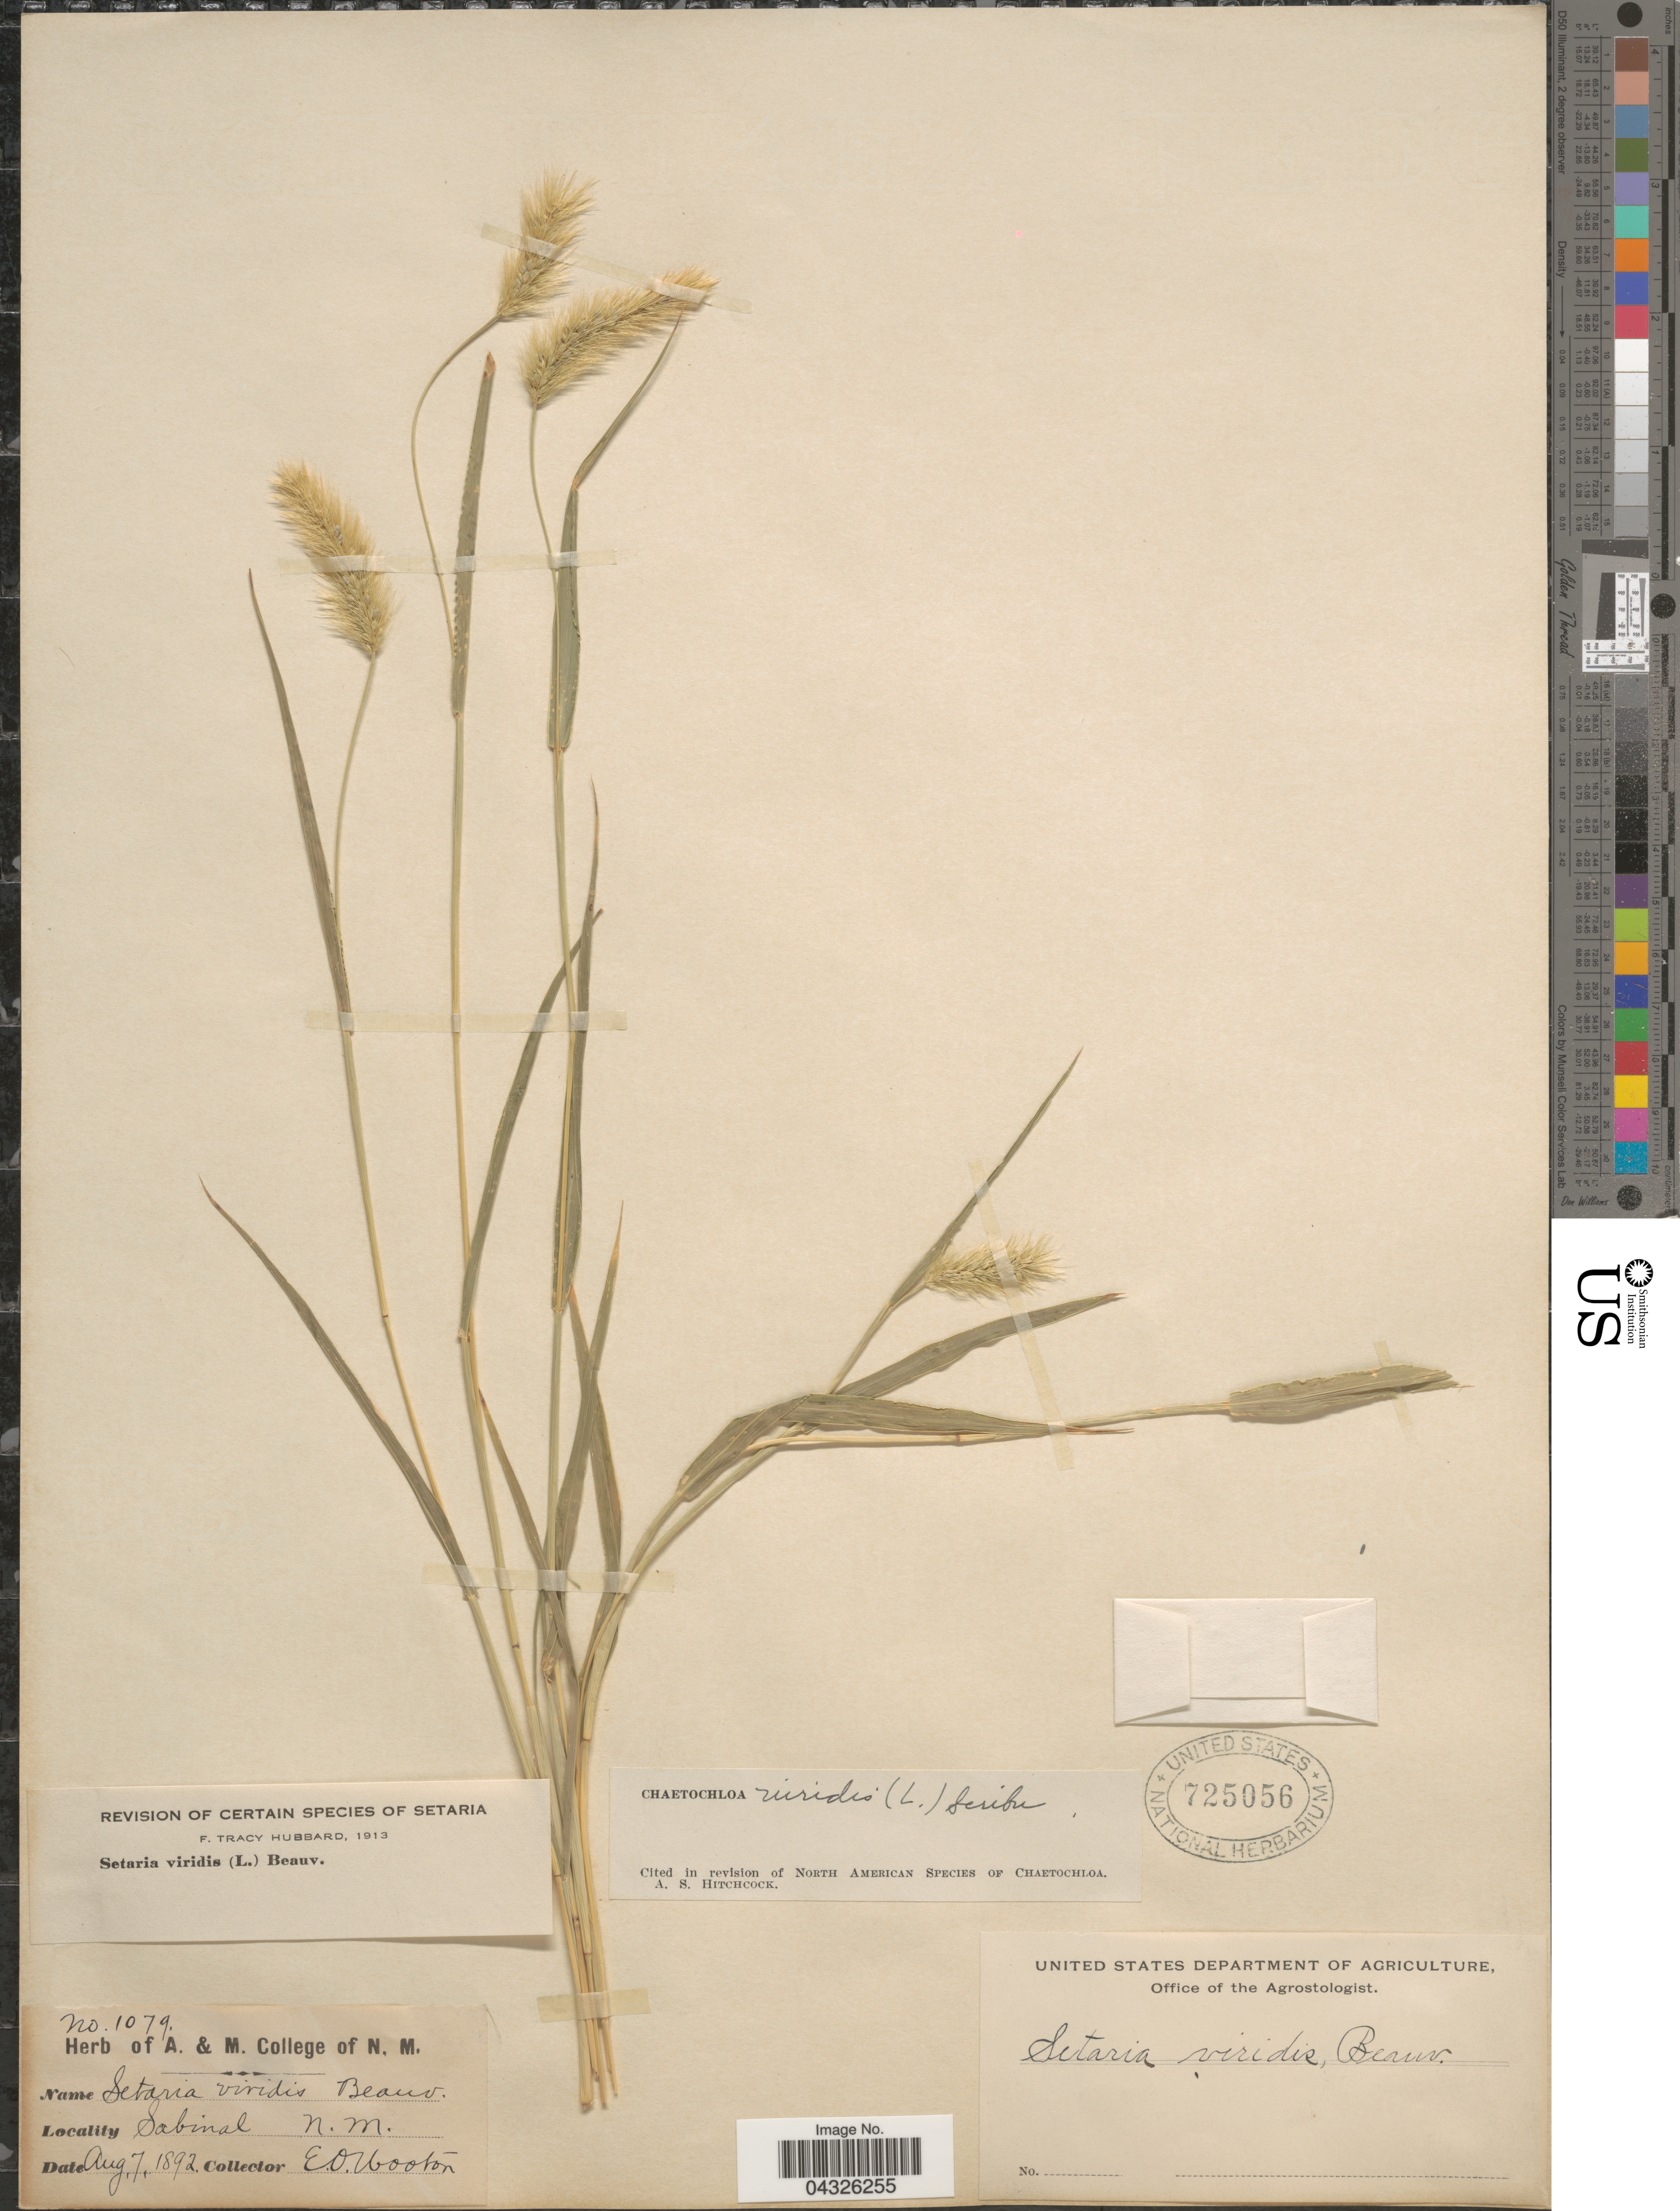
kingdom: Plantae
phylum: Tracheophyta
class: Liliopsida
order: Poales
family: Poaceae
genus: Setaria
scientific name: Setaria viridis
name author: (L.) P. Beauv.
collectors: E. O. Wooton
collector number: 1079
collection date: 1892-08-07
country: United States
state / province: New Mexico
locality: Sabinal.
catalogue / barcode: US 725056